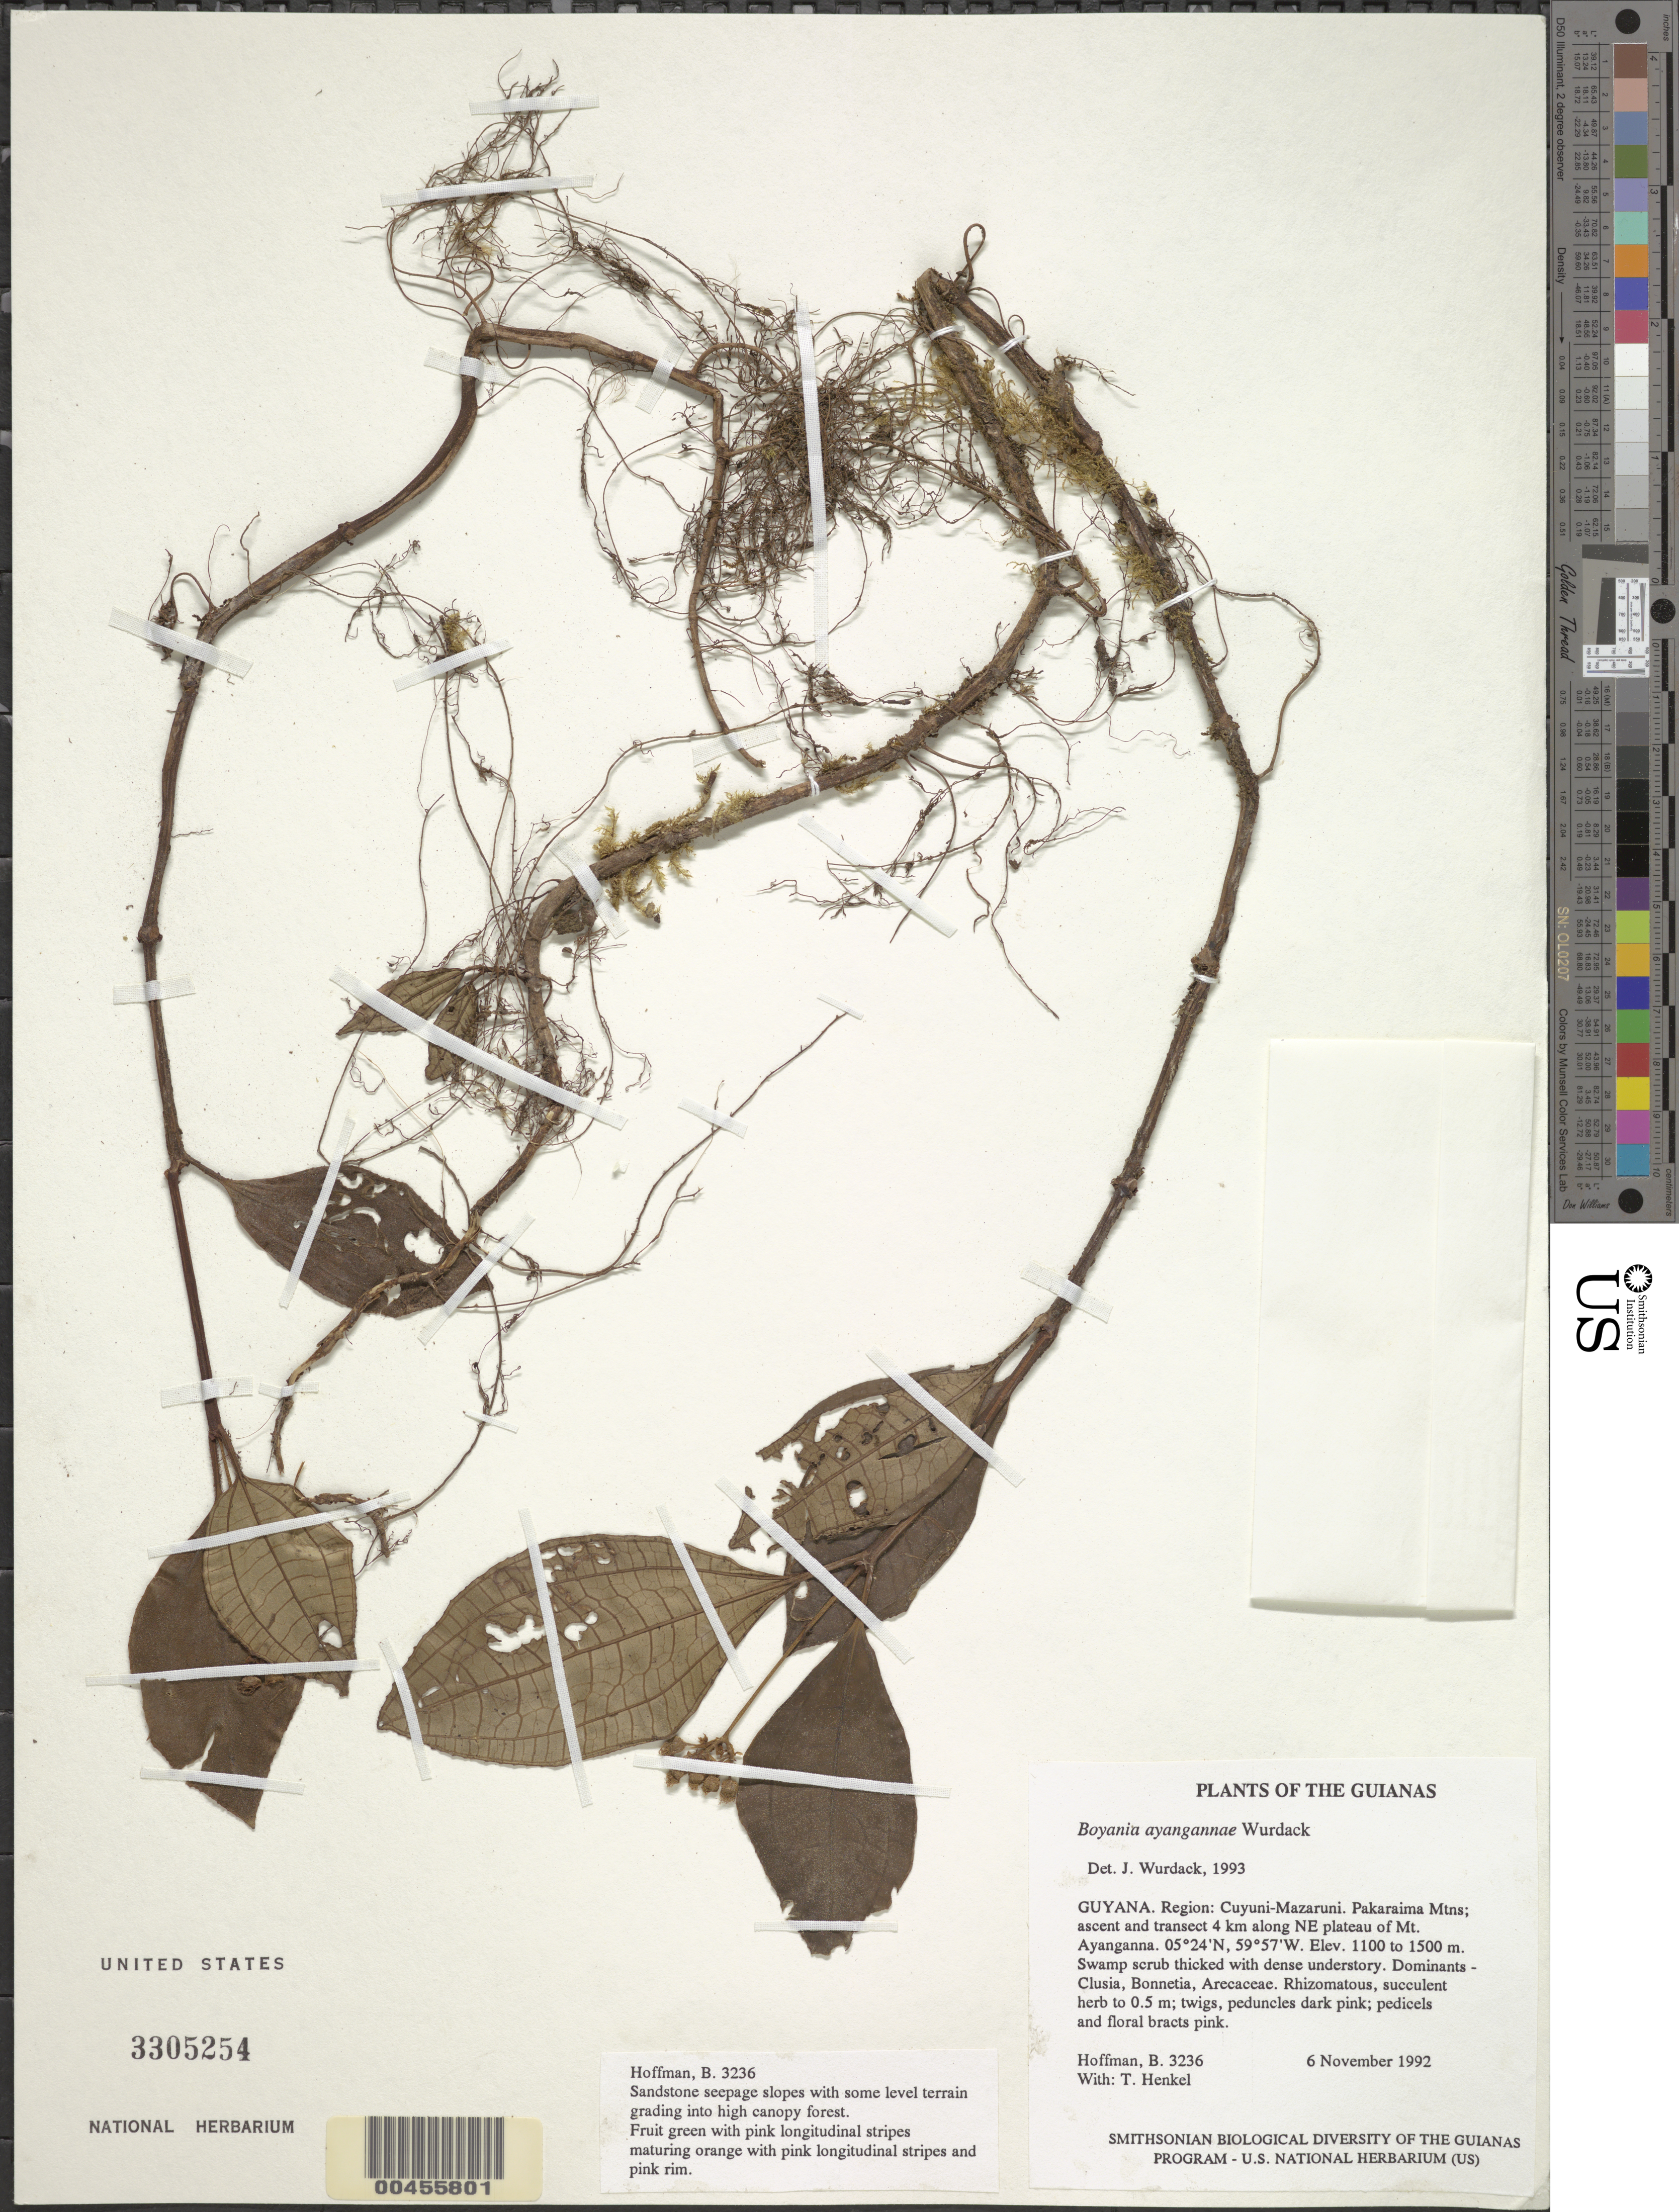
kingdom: Plantae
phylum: Tracheophyta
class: Magnoliopsida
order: Myrtales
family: Melastomataceae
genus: Boyania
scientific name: Boyania ayangannae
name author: Wurdack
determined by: Wurdack, John J., (US), US (UNITED STATES)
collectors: B. Hoffman & T. Henkel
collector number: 3236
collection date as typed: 6 November 1992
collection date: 1992-11-06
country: Guyana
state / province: Cuyuni-Mazaruni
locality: Pakaraima Mountains; ascent and transect 4 km along NE plateau of Mt. Ayanganna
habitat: Swamp scrub thicked with dense understory. Dominants - Clusia, Bonnetia, Arecaceae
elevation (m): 1100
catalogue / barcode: US 3305254